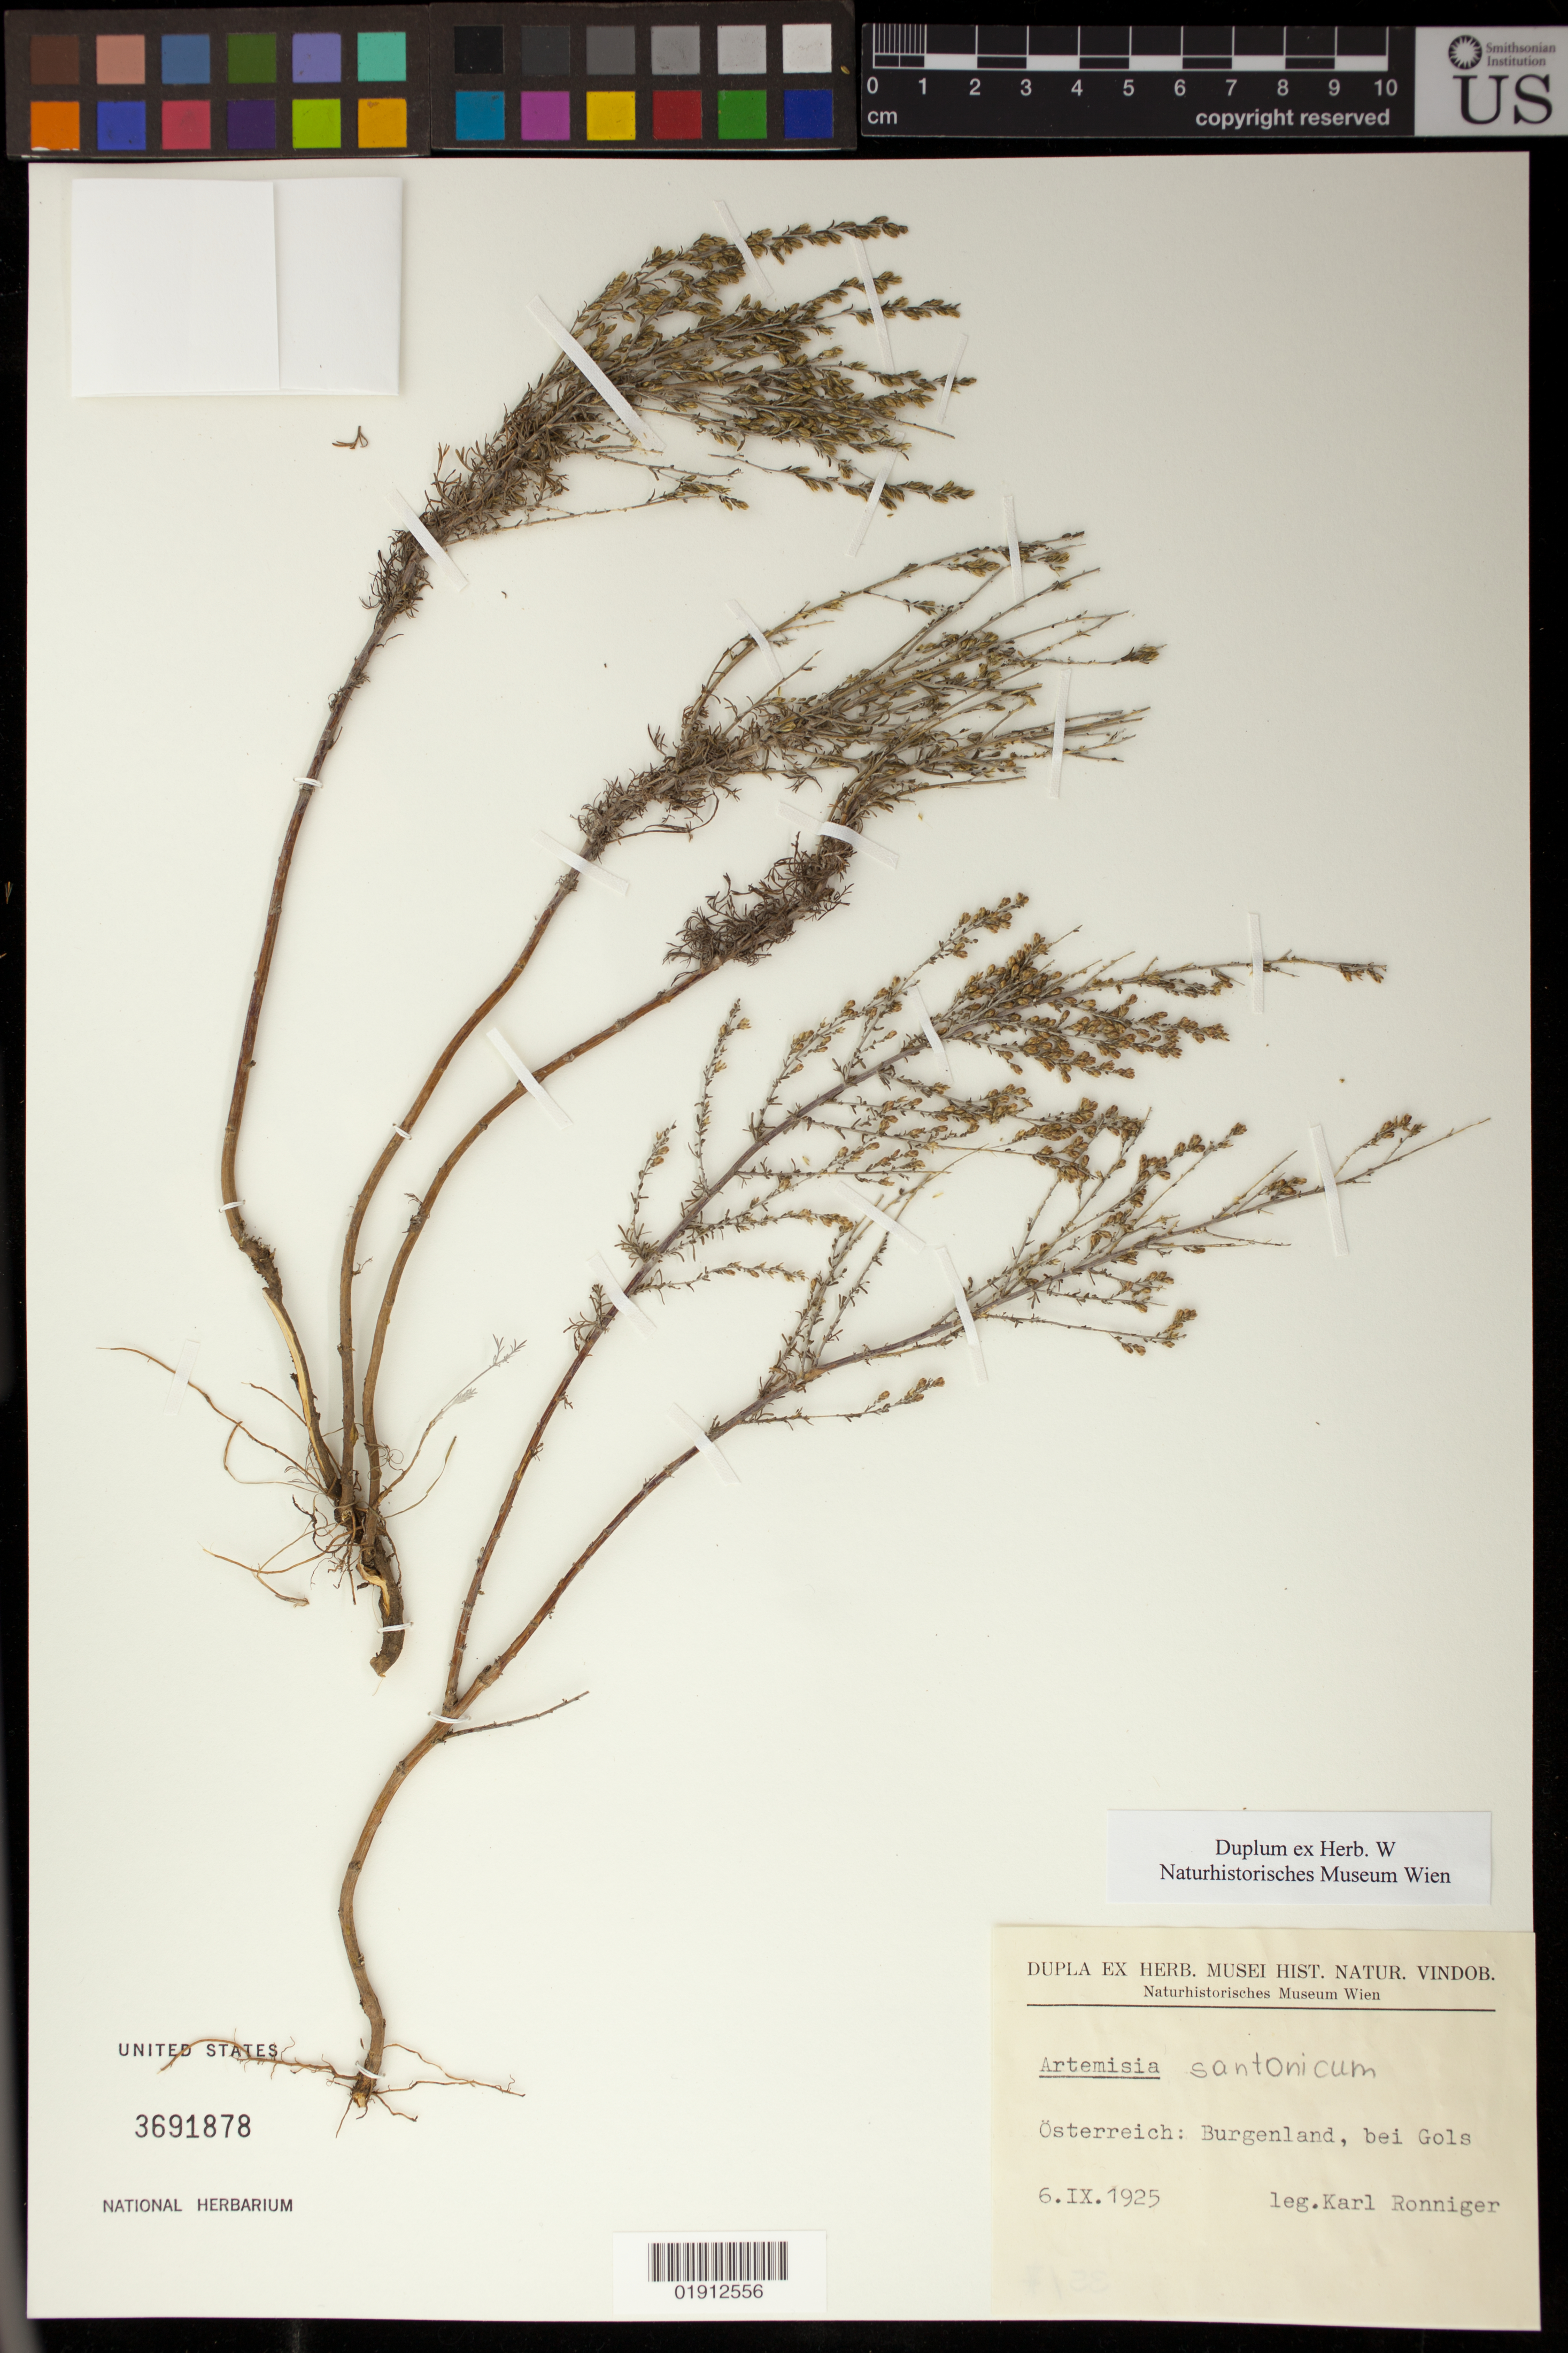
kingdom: Plantae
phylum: Tracheophyta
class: Magnoliopsida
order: Asterales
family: Asteraceae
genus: Artemisia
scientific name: Artemisia santonica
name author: L.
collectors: K. Ronniger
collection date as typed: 6.IX.1925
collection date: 1925-09-06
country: Austria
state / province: Burgenland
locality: Osterreich: Burgenland, bei Gols.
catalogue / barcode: US 3691878